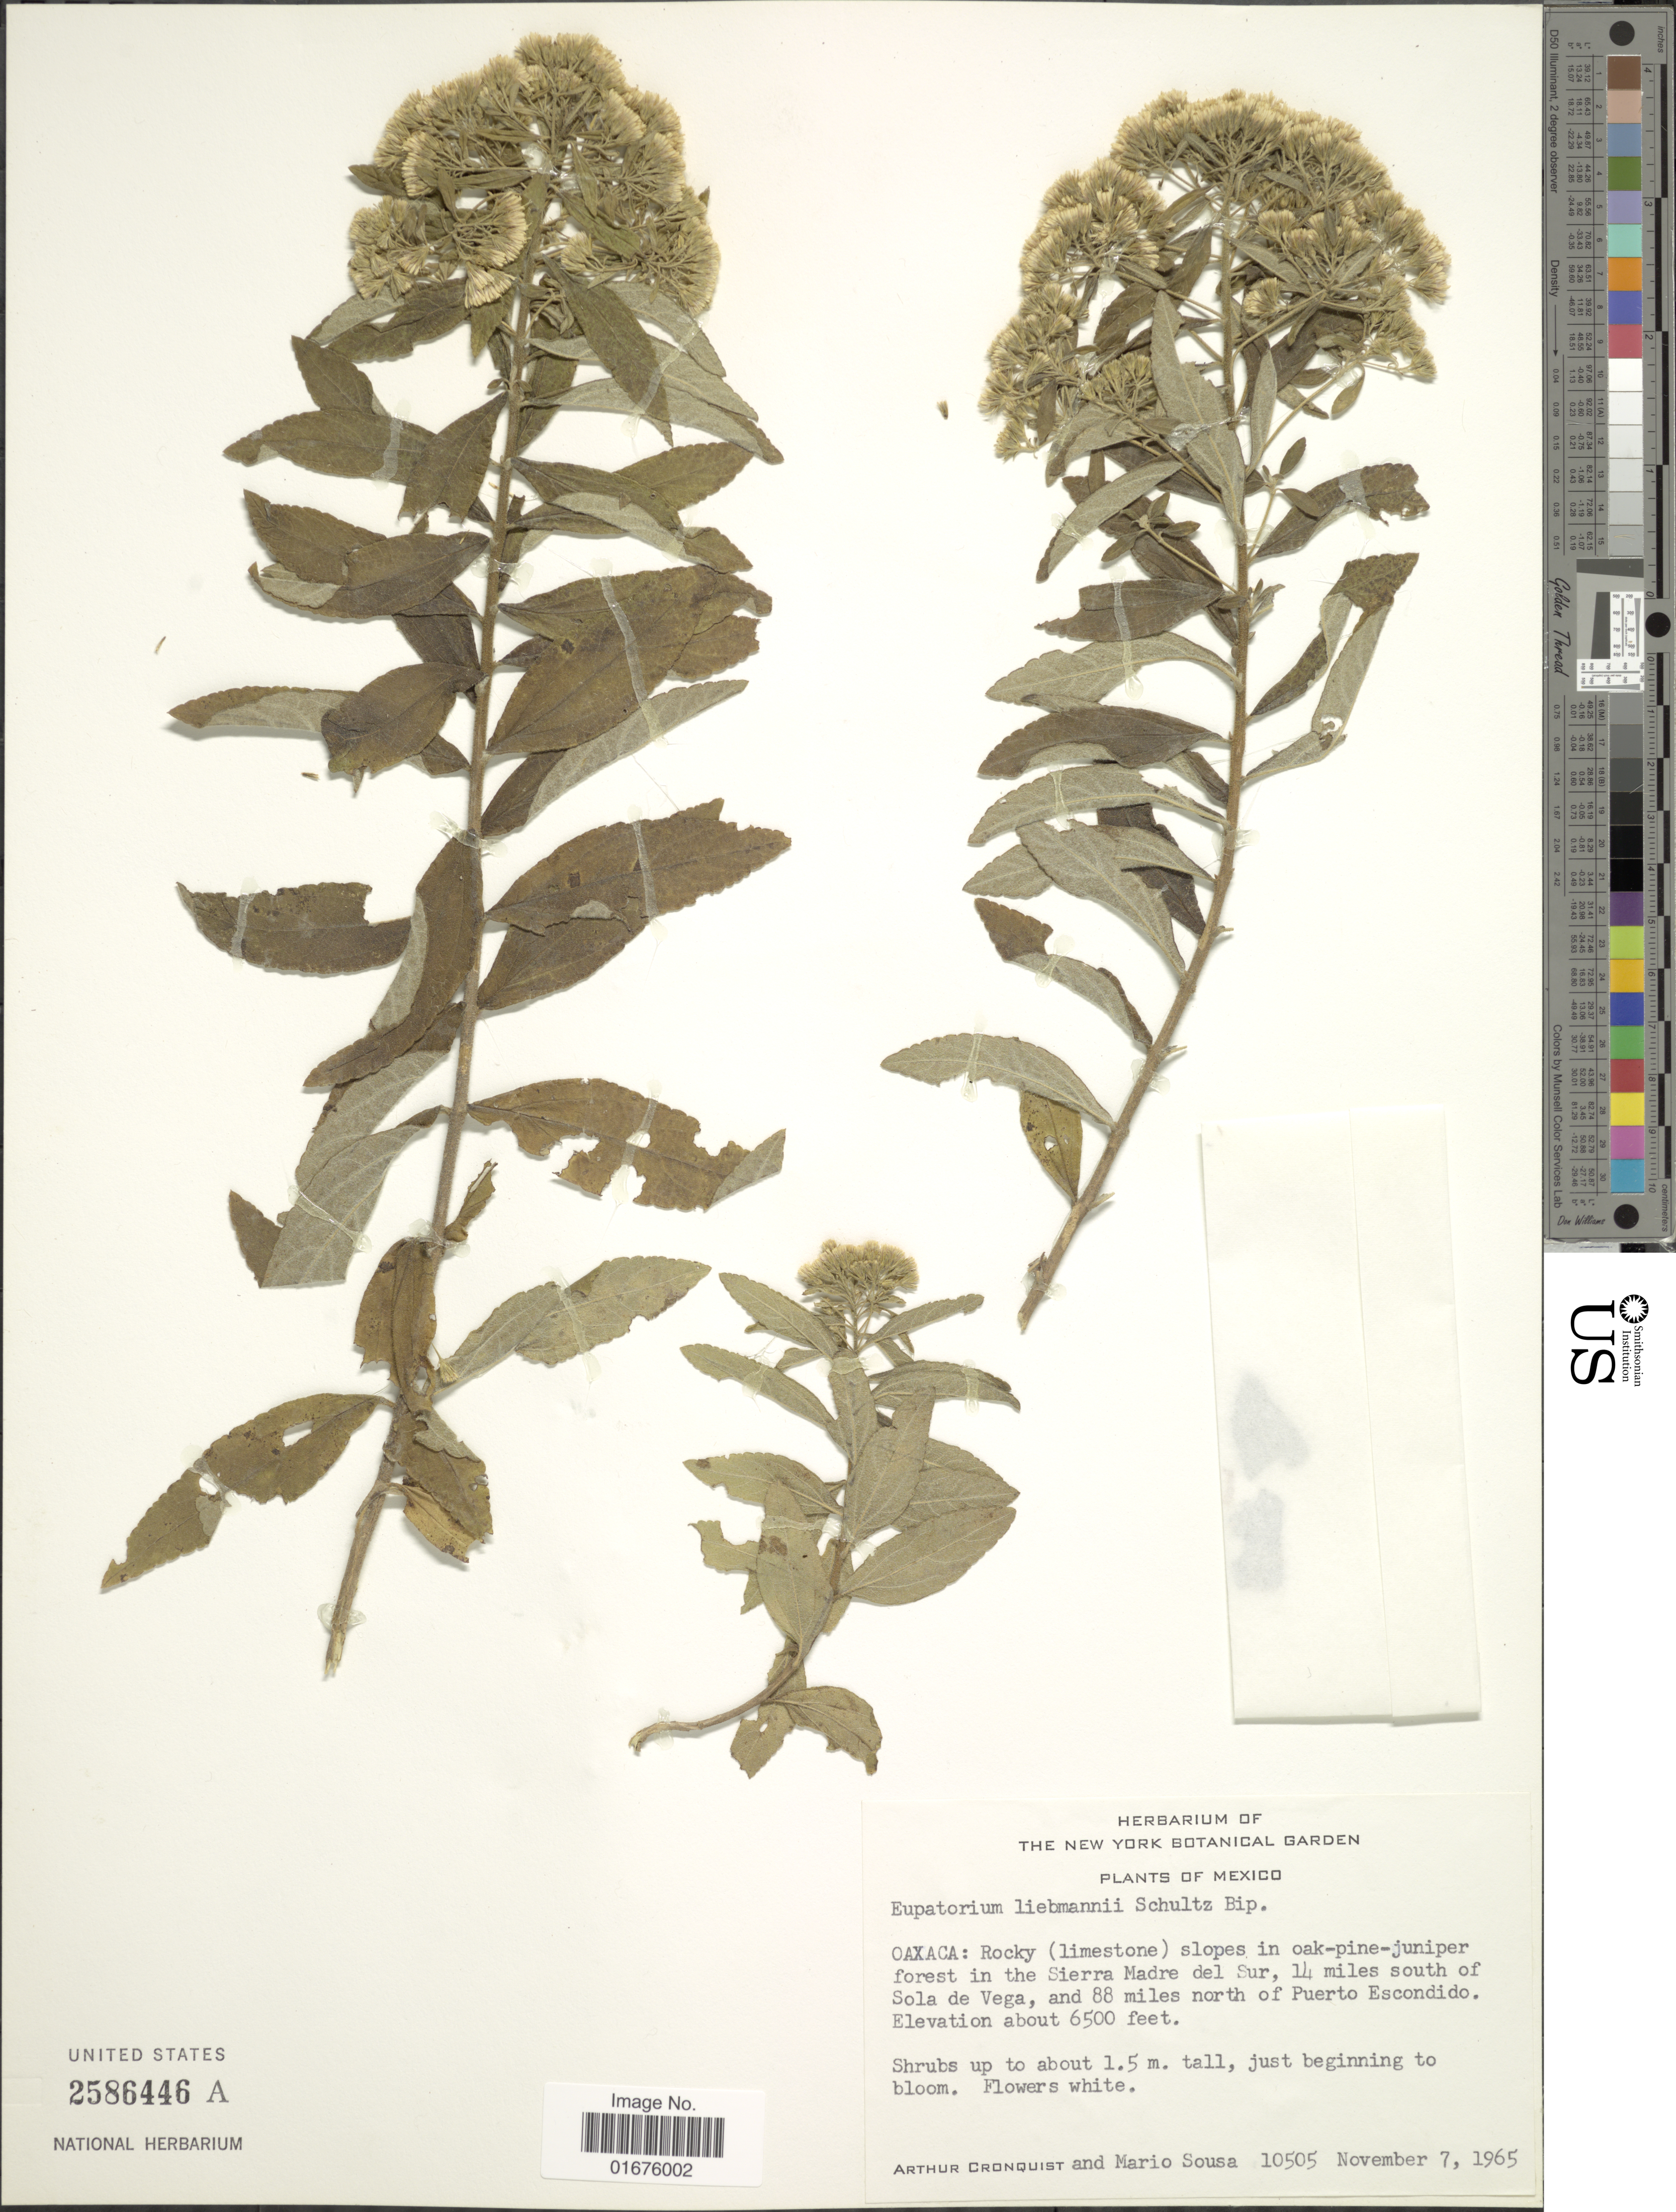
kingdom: Plantae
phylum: Tracheophyta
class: Magnoliopsida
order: Asterales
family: Asteraceae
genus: Ageratina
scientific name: Ageratina liebmannii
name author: (Sch. Bip. ex Klatt) R.M. King & H. Rob.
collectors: A. J. Cronquist & M. Sousa S.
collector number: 10505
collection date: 1965-11-07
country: Mexico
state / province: Oaxaca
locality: Rocky (limestone) slope in oak-pine-juniper forest in the Sierra Madre del Sur, 14 miles south of Sola de Vega, and 88 miles north of Puerto Escondido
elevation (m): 1981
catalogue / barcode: US 2586446A